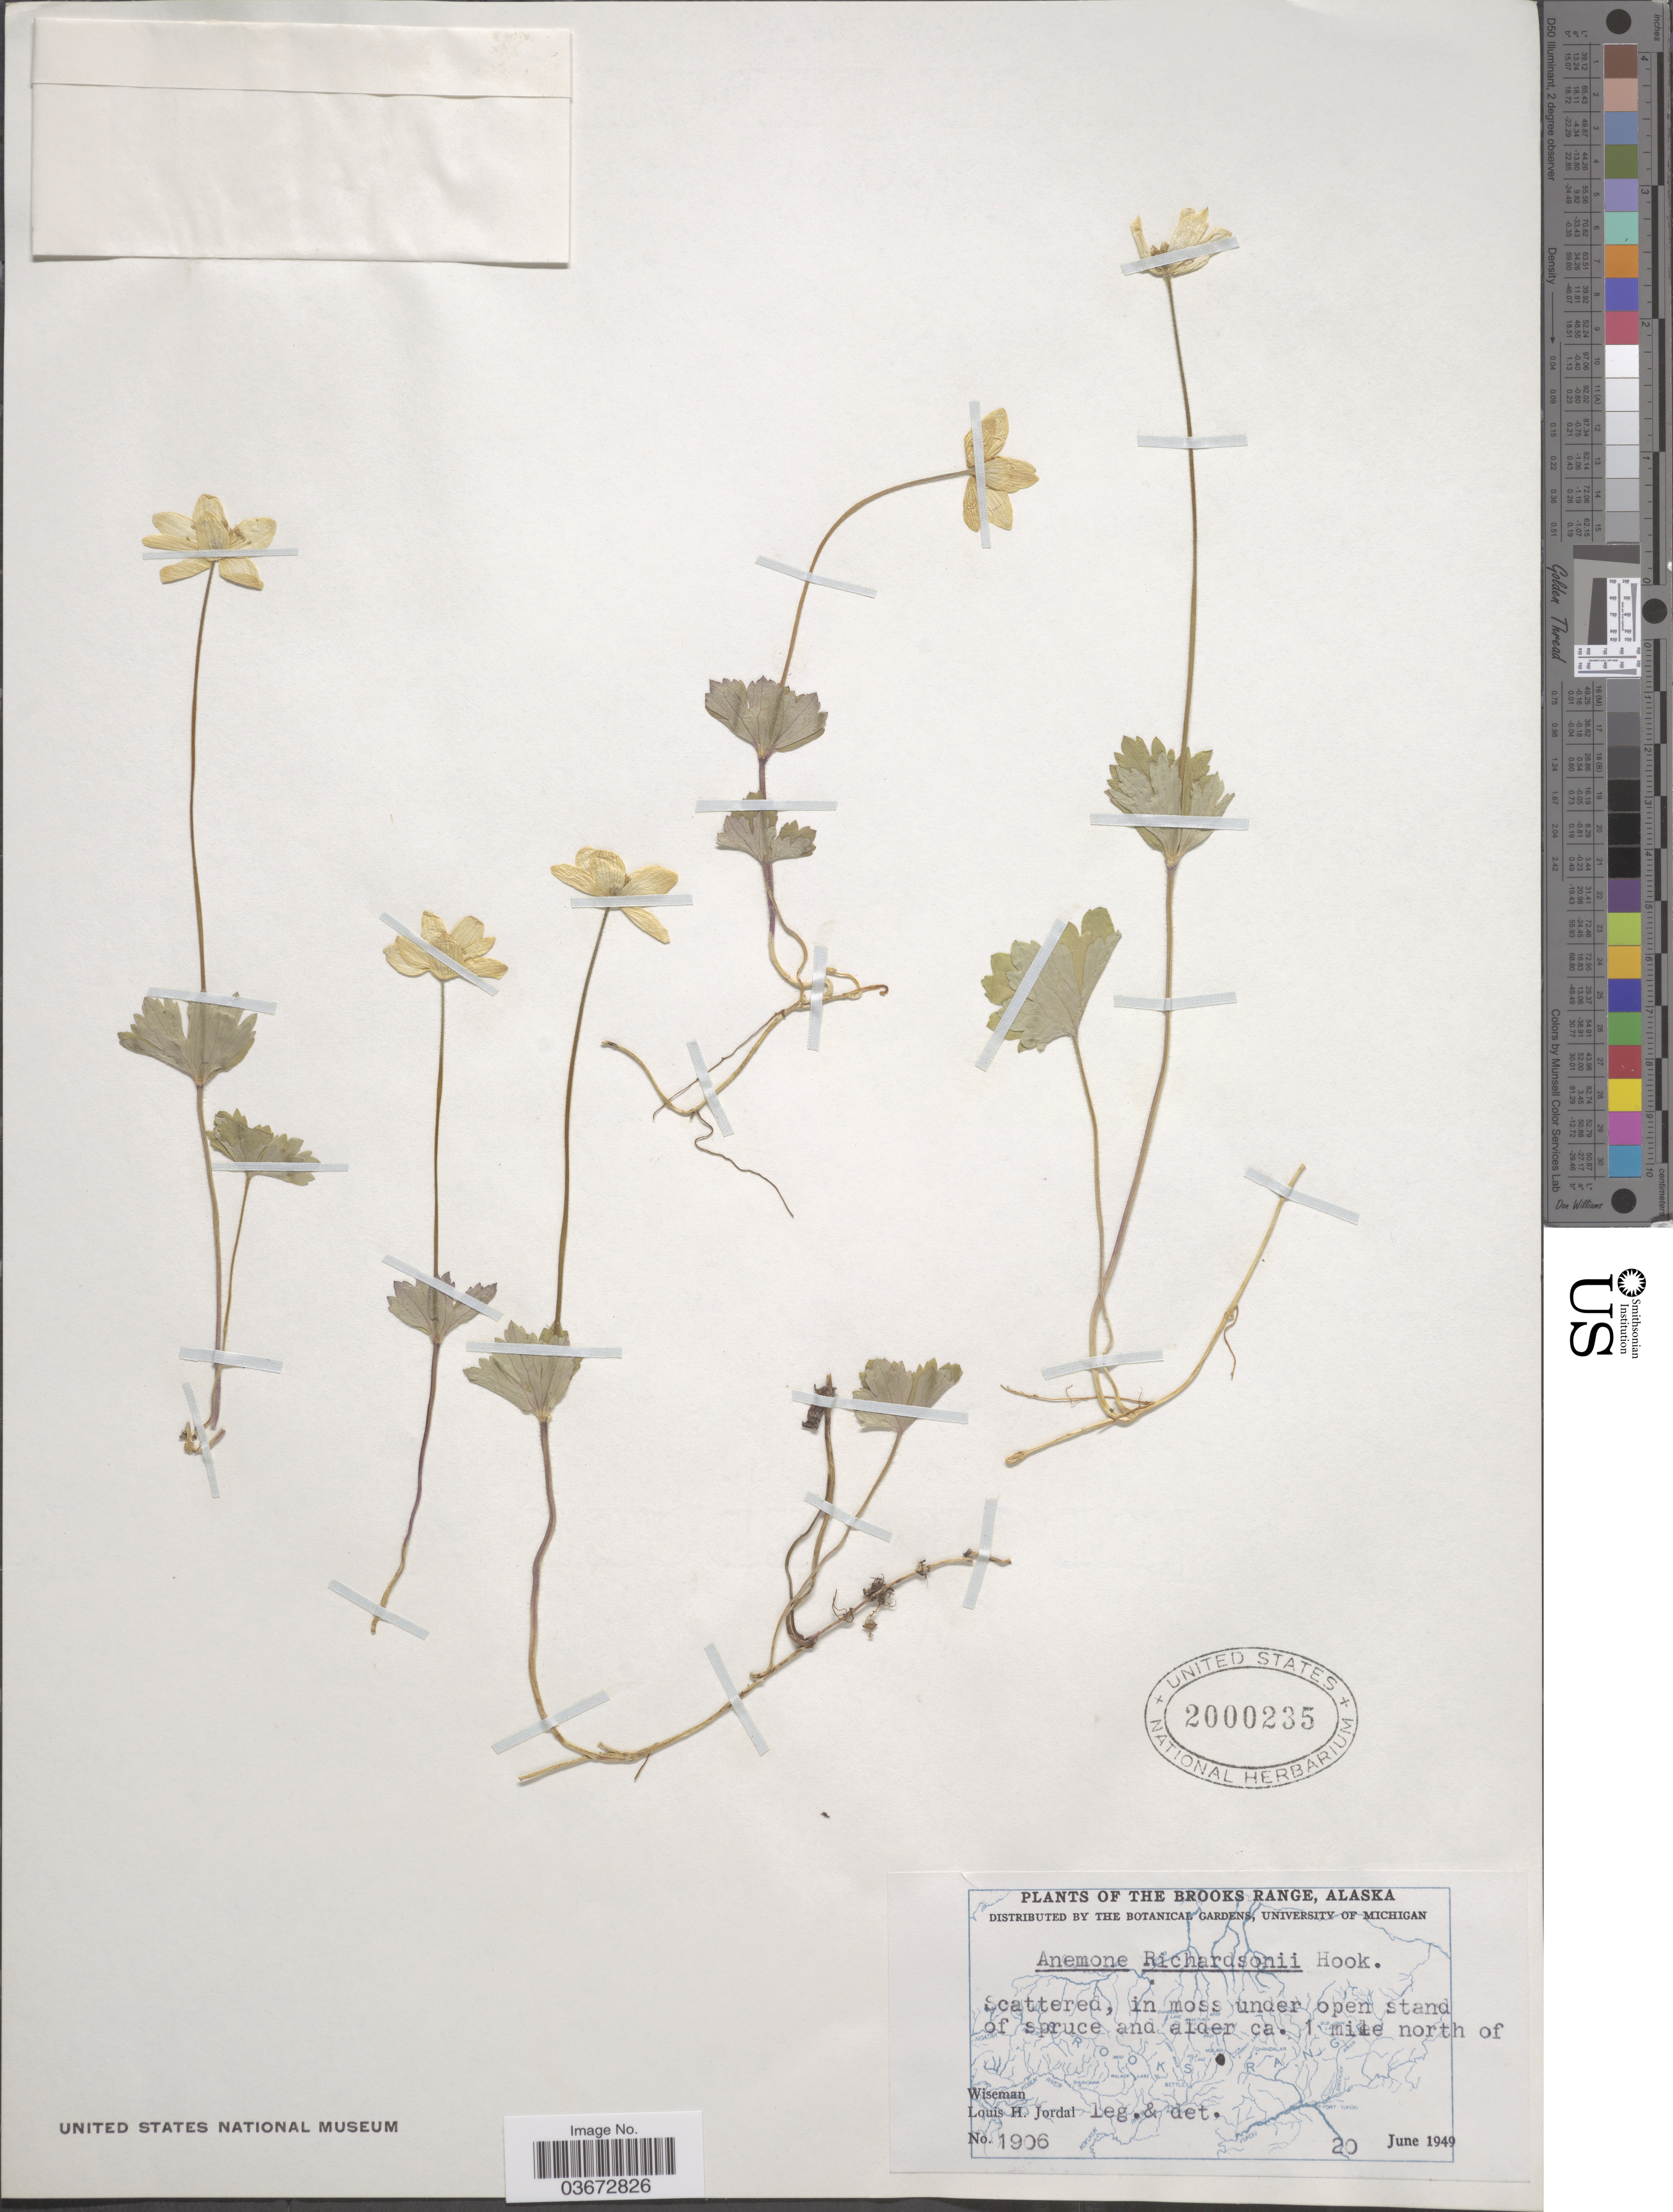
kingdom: Plantae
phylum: Tracheophyta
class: Magnoliopsida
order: Ranunculales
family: Ranunculaceae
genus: Anemone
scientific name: Anemone richardsonii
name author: Hook.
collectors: L. Jordal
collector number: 1906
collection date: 1949-06-20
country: United States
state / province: Alaska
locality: The Brooks Range. Ca. 1 mile north of Wiseman.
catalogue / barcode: US 2000235